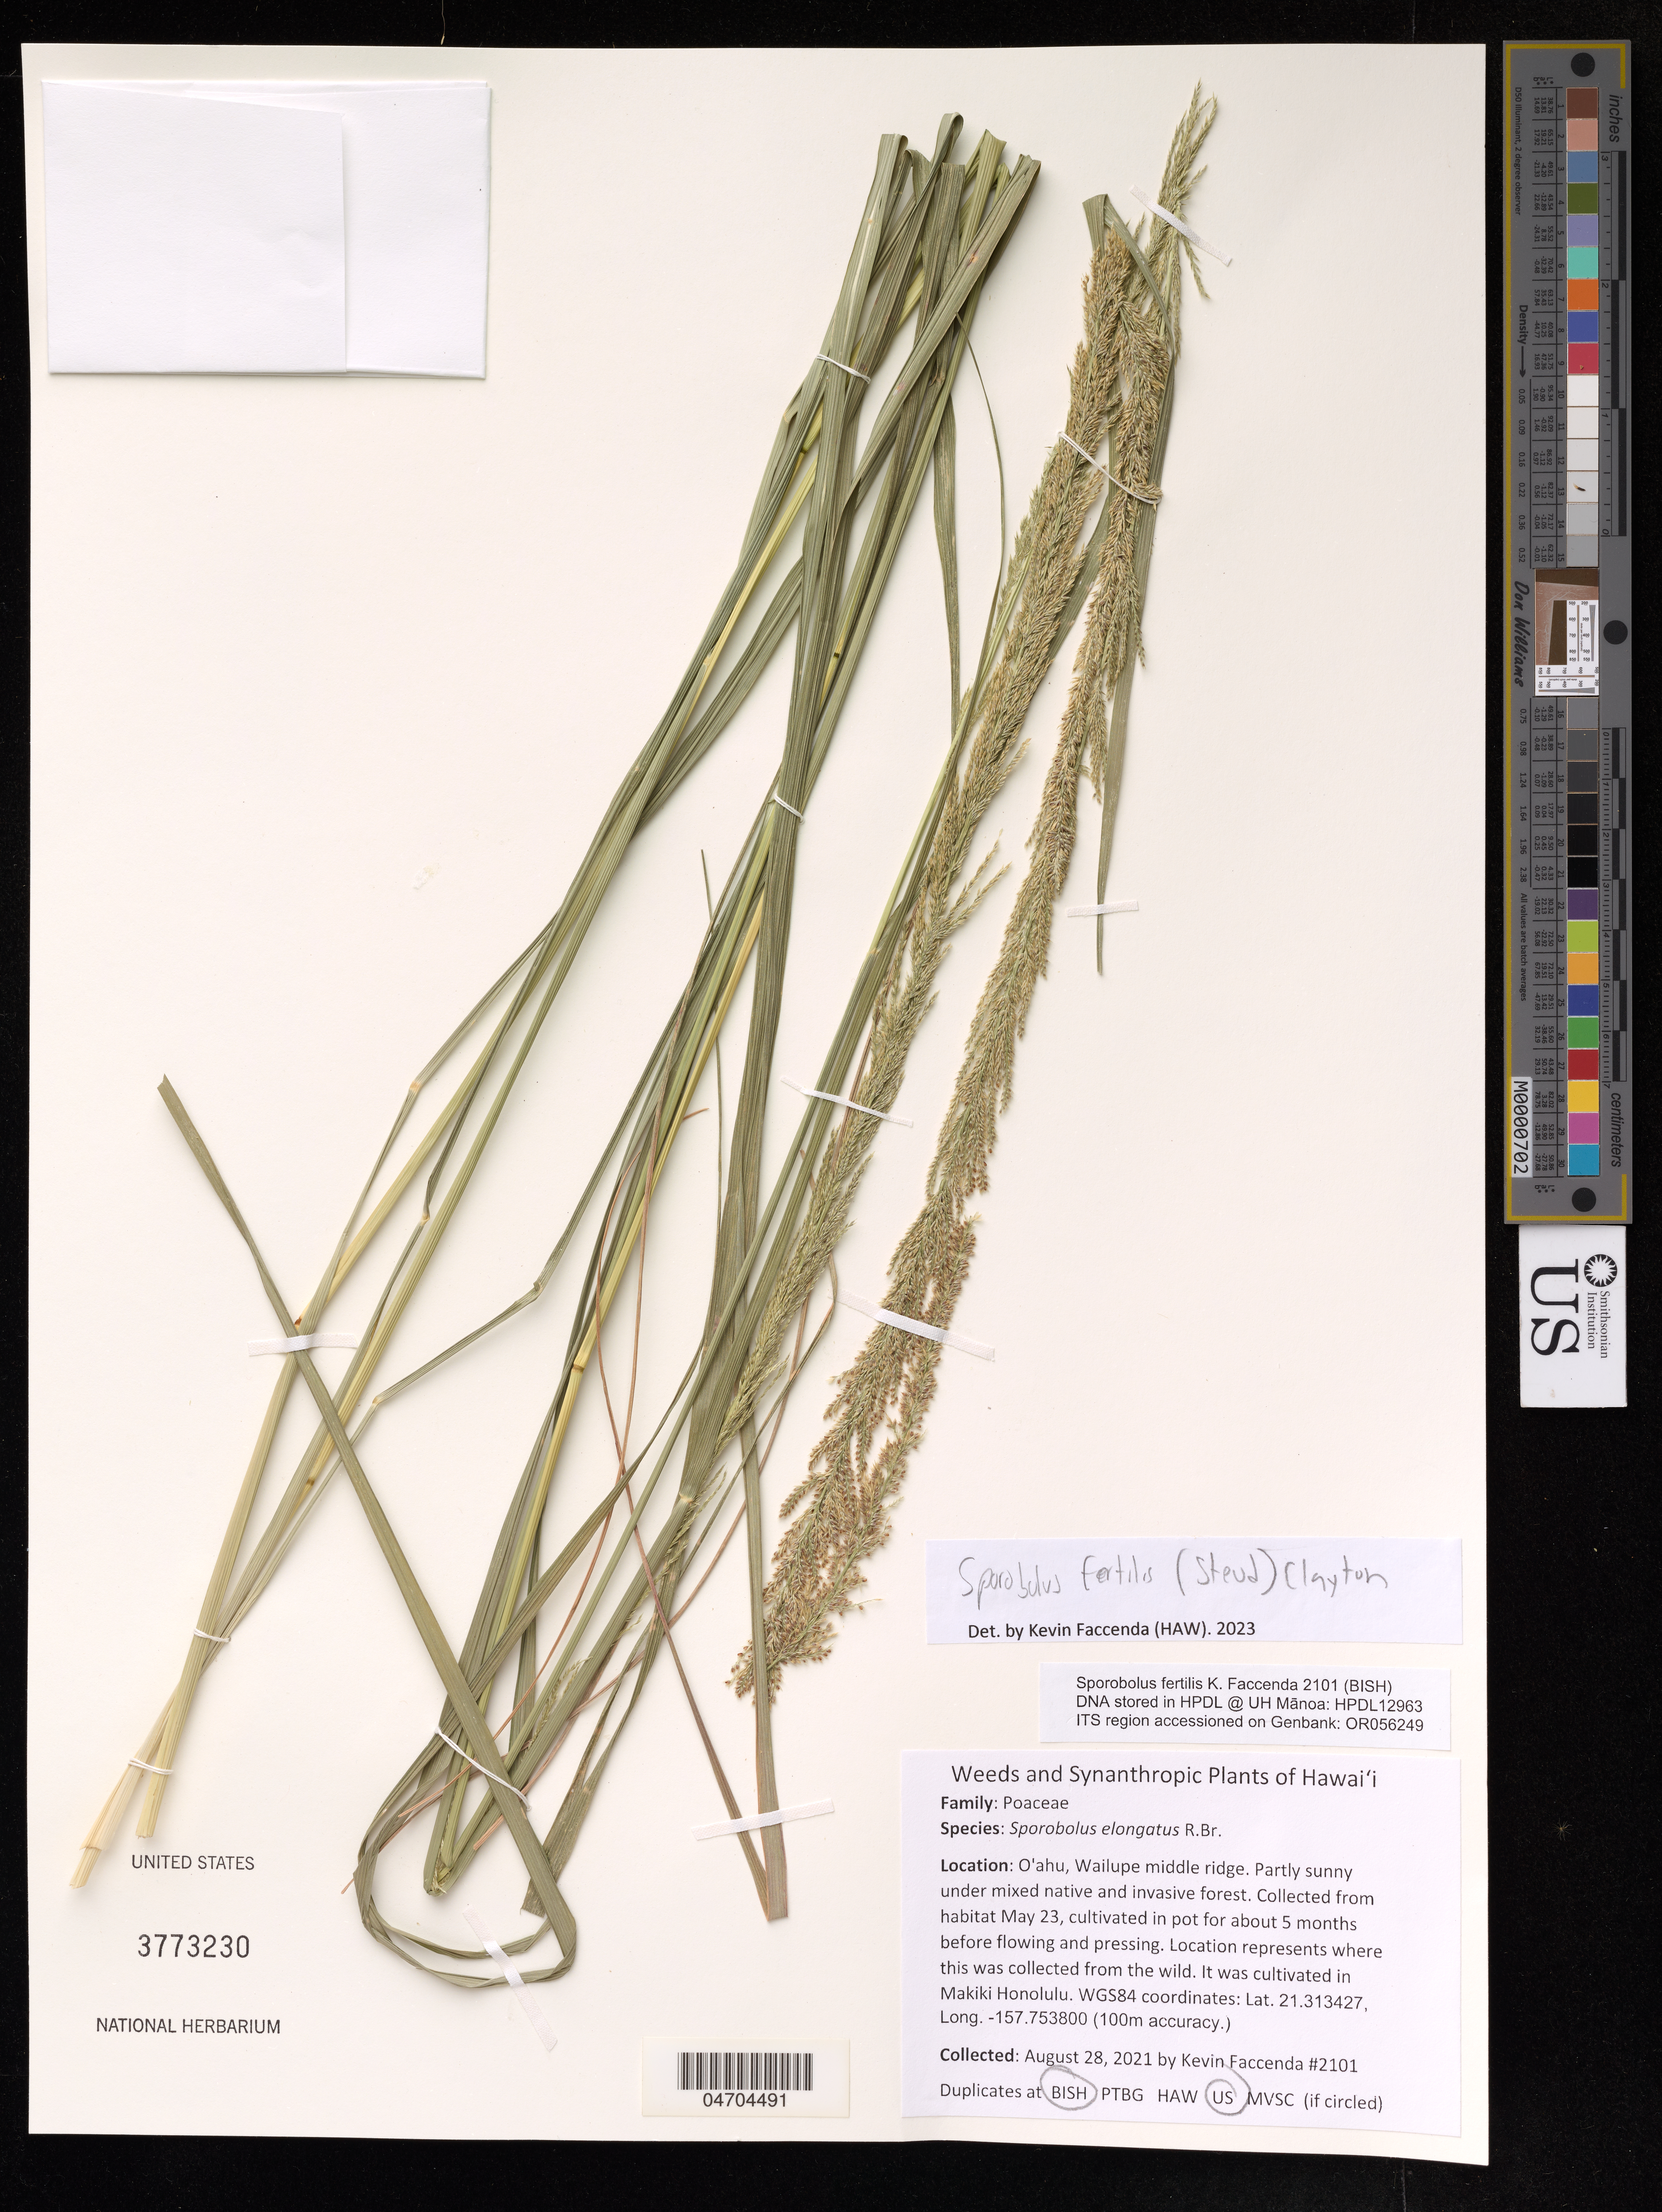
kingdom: Plantae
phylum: Tracheophyta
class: Liliopsida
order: Poales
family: Poaceae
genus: Sporobolus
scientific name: Sporobolus elongatus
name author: R. Br.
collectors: K. Faccenda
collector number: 2101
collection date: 2021-08-28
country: United States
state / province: Hawaii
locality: O'ahu, Wailupe middle ridge. In Makiki Honolulu.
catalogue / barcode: US 3773230